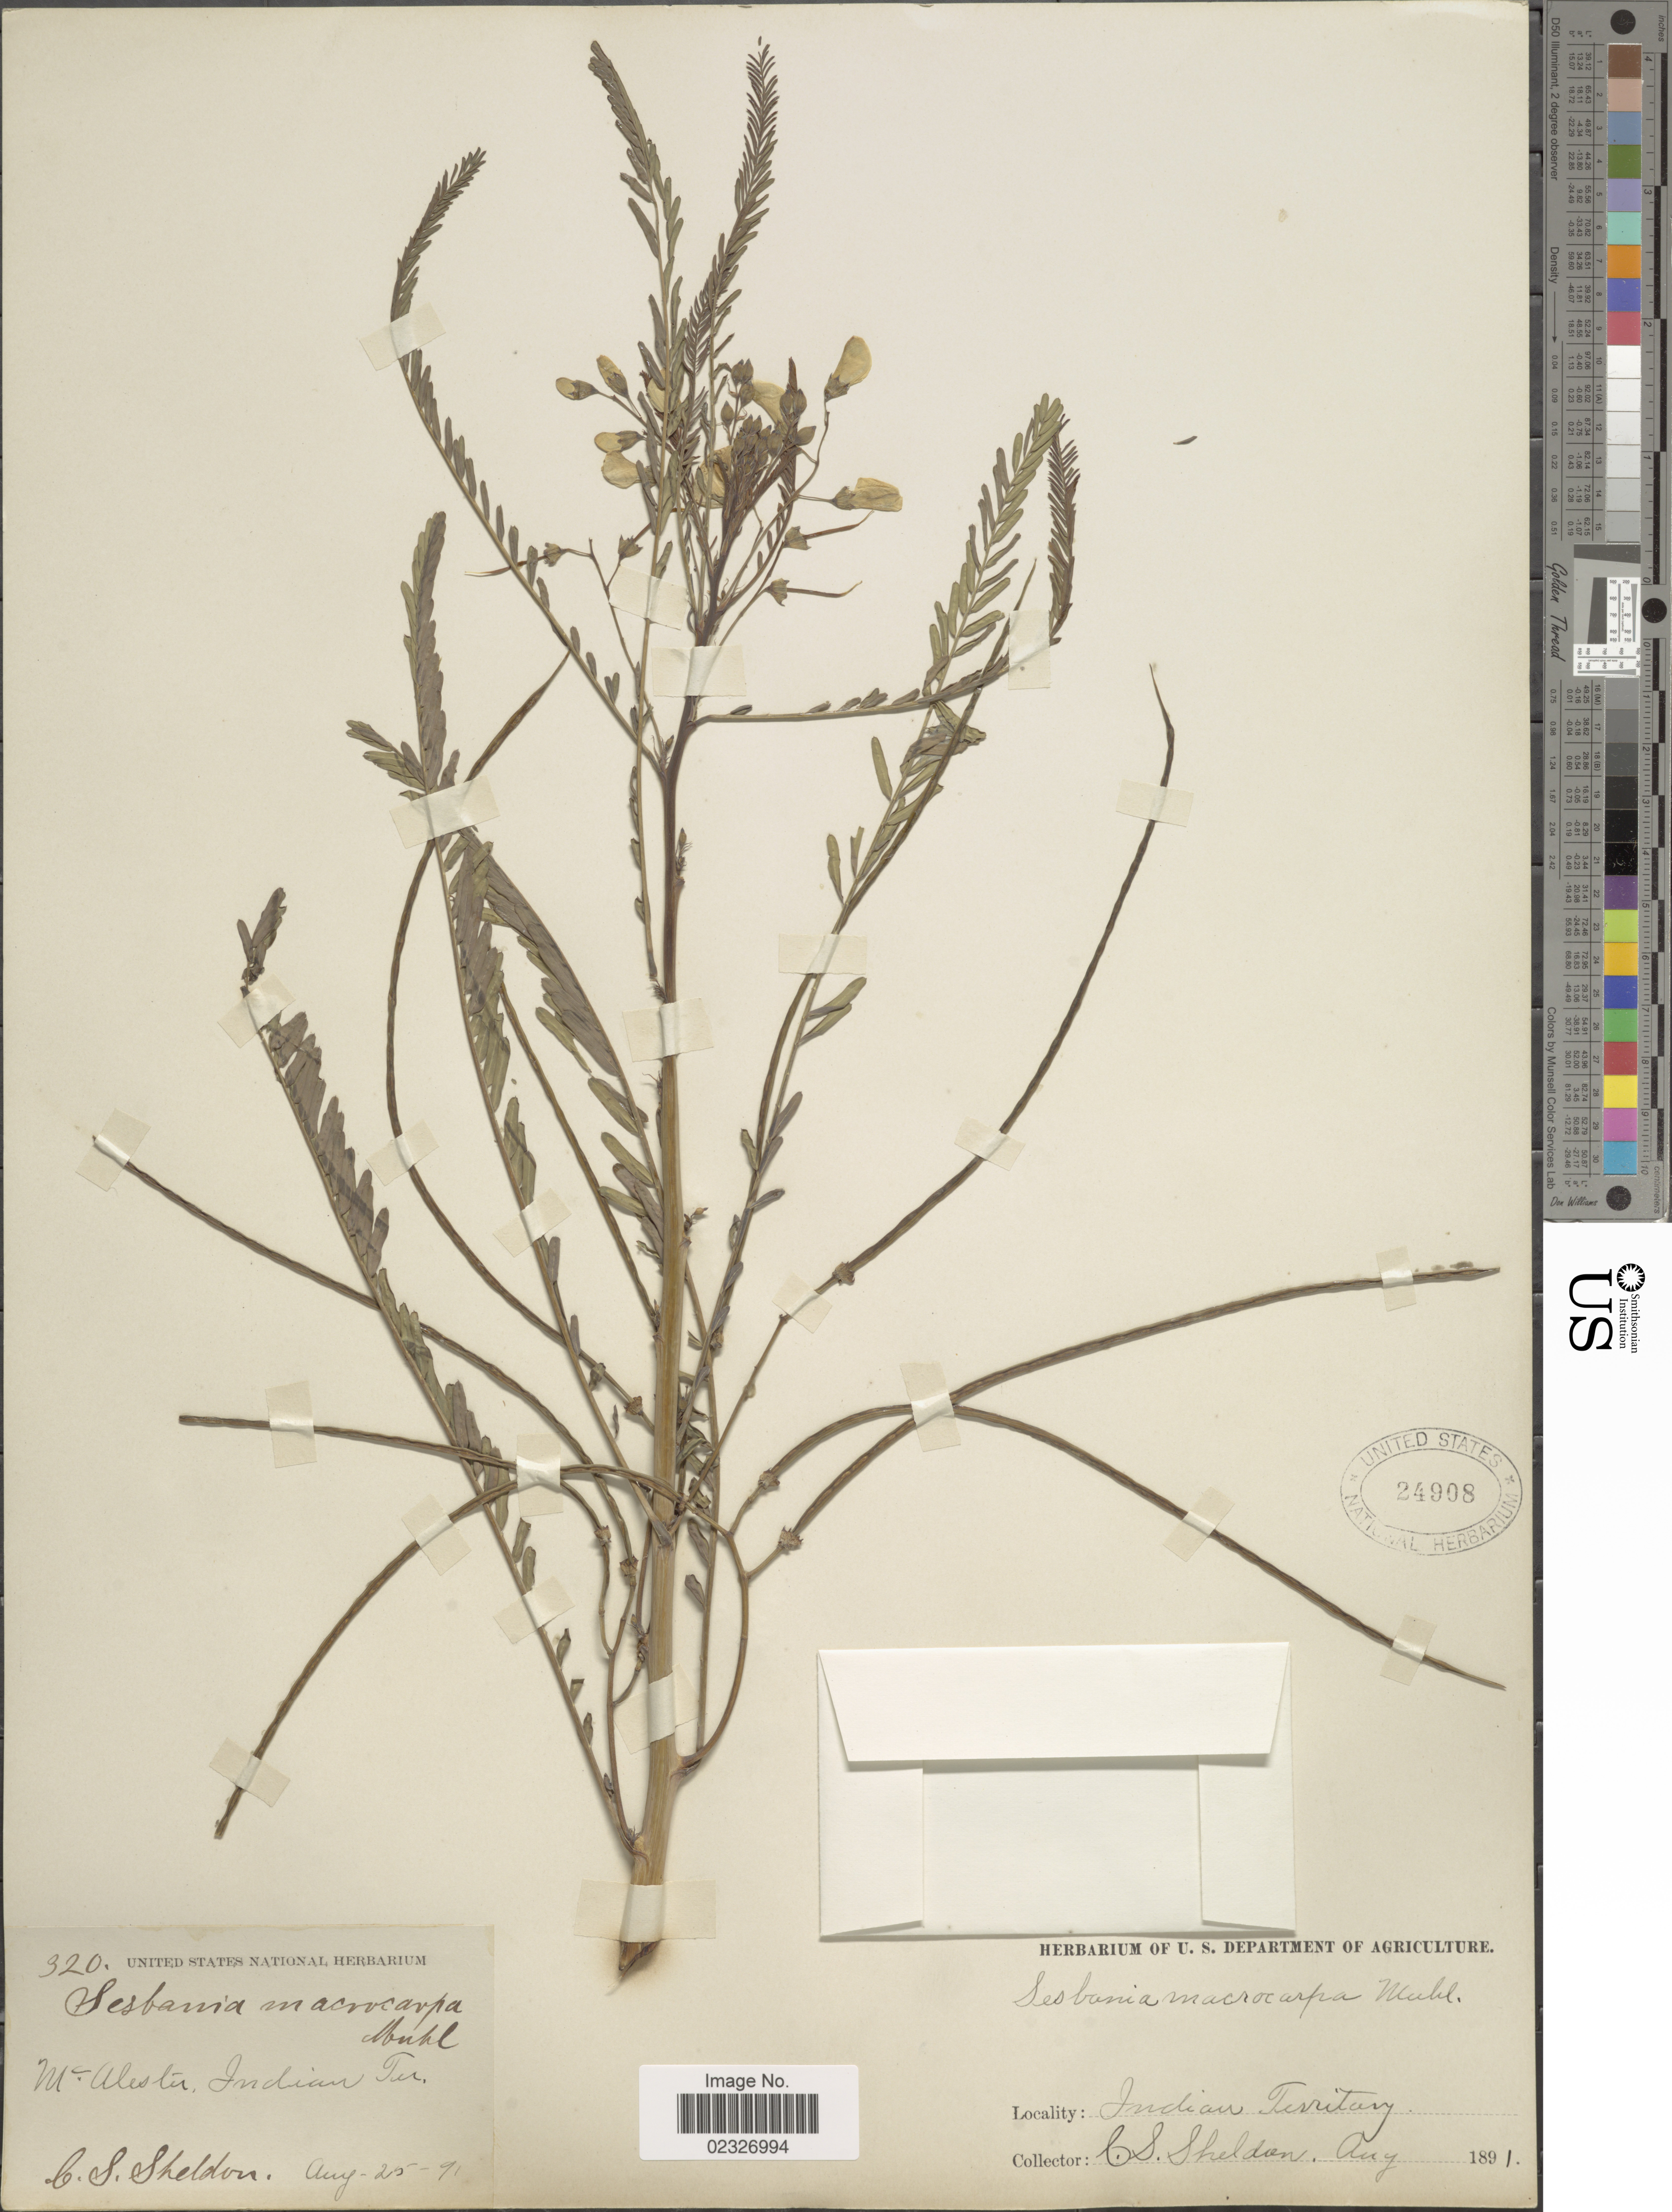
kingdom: Plantae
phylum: Tracheophyta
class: Magnoliopsida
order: Fabales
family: Fabaceae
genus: Sesbania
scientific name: Sesbania exaltata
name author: (Raf.) Cory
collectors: C. S. Sheldon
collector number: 320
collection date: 1891-08-25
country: United States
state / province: Oklahoma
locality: McAlester, Indian Territory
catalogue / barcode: US 24908